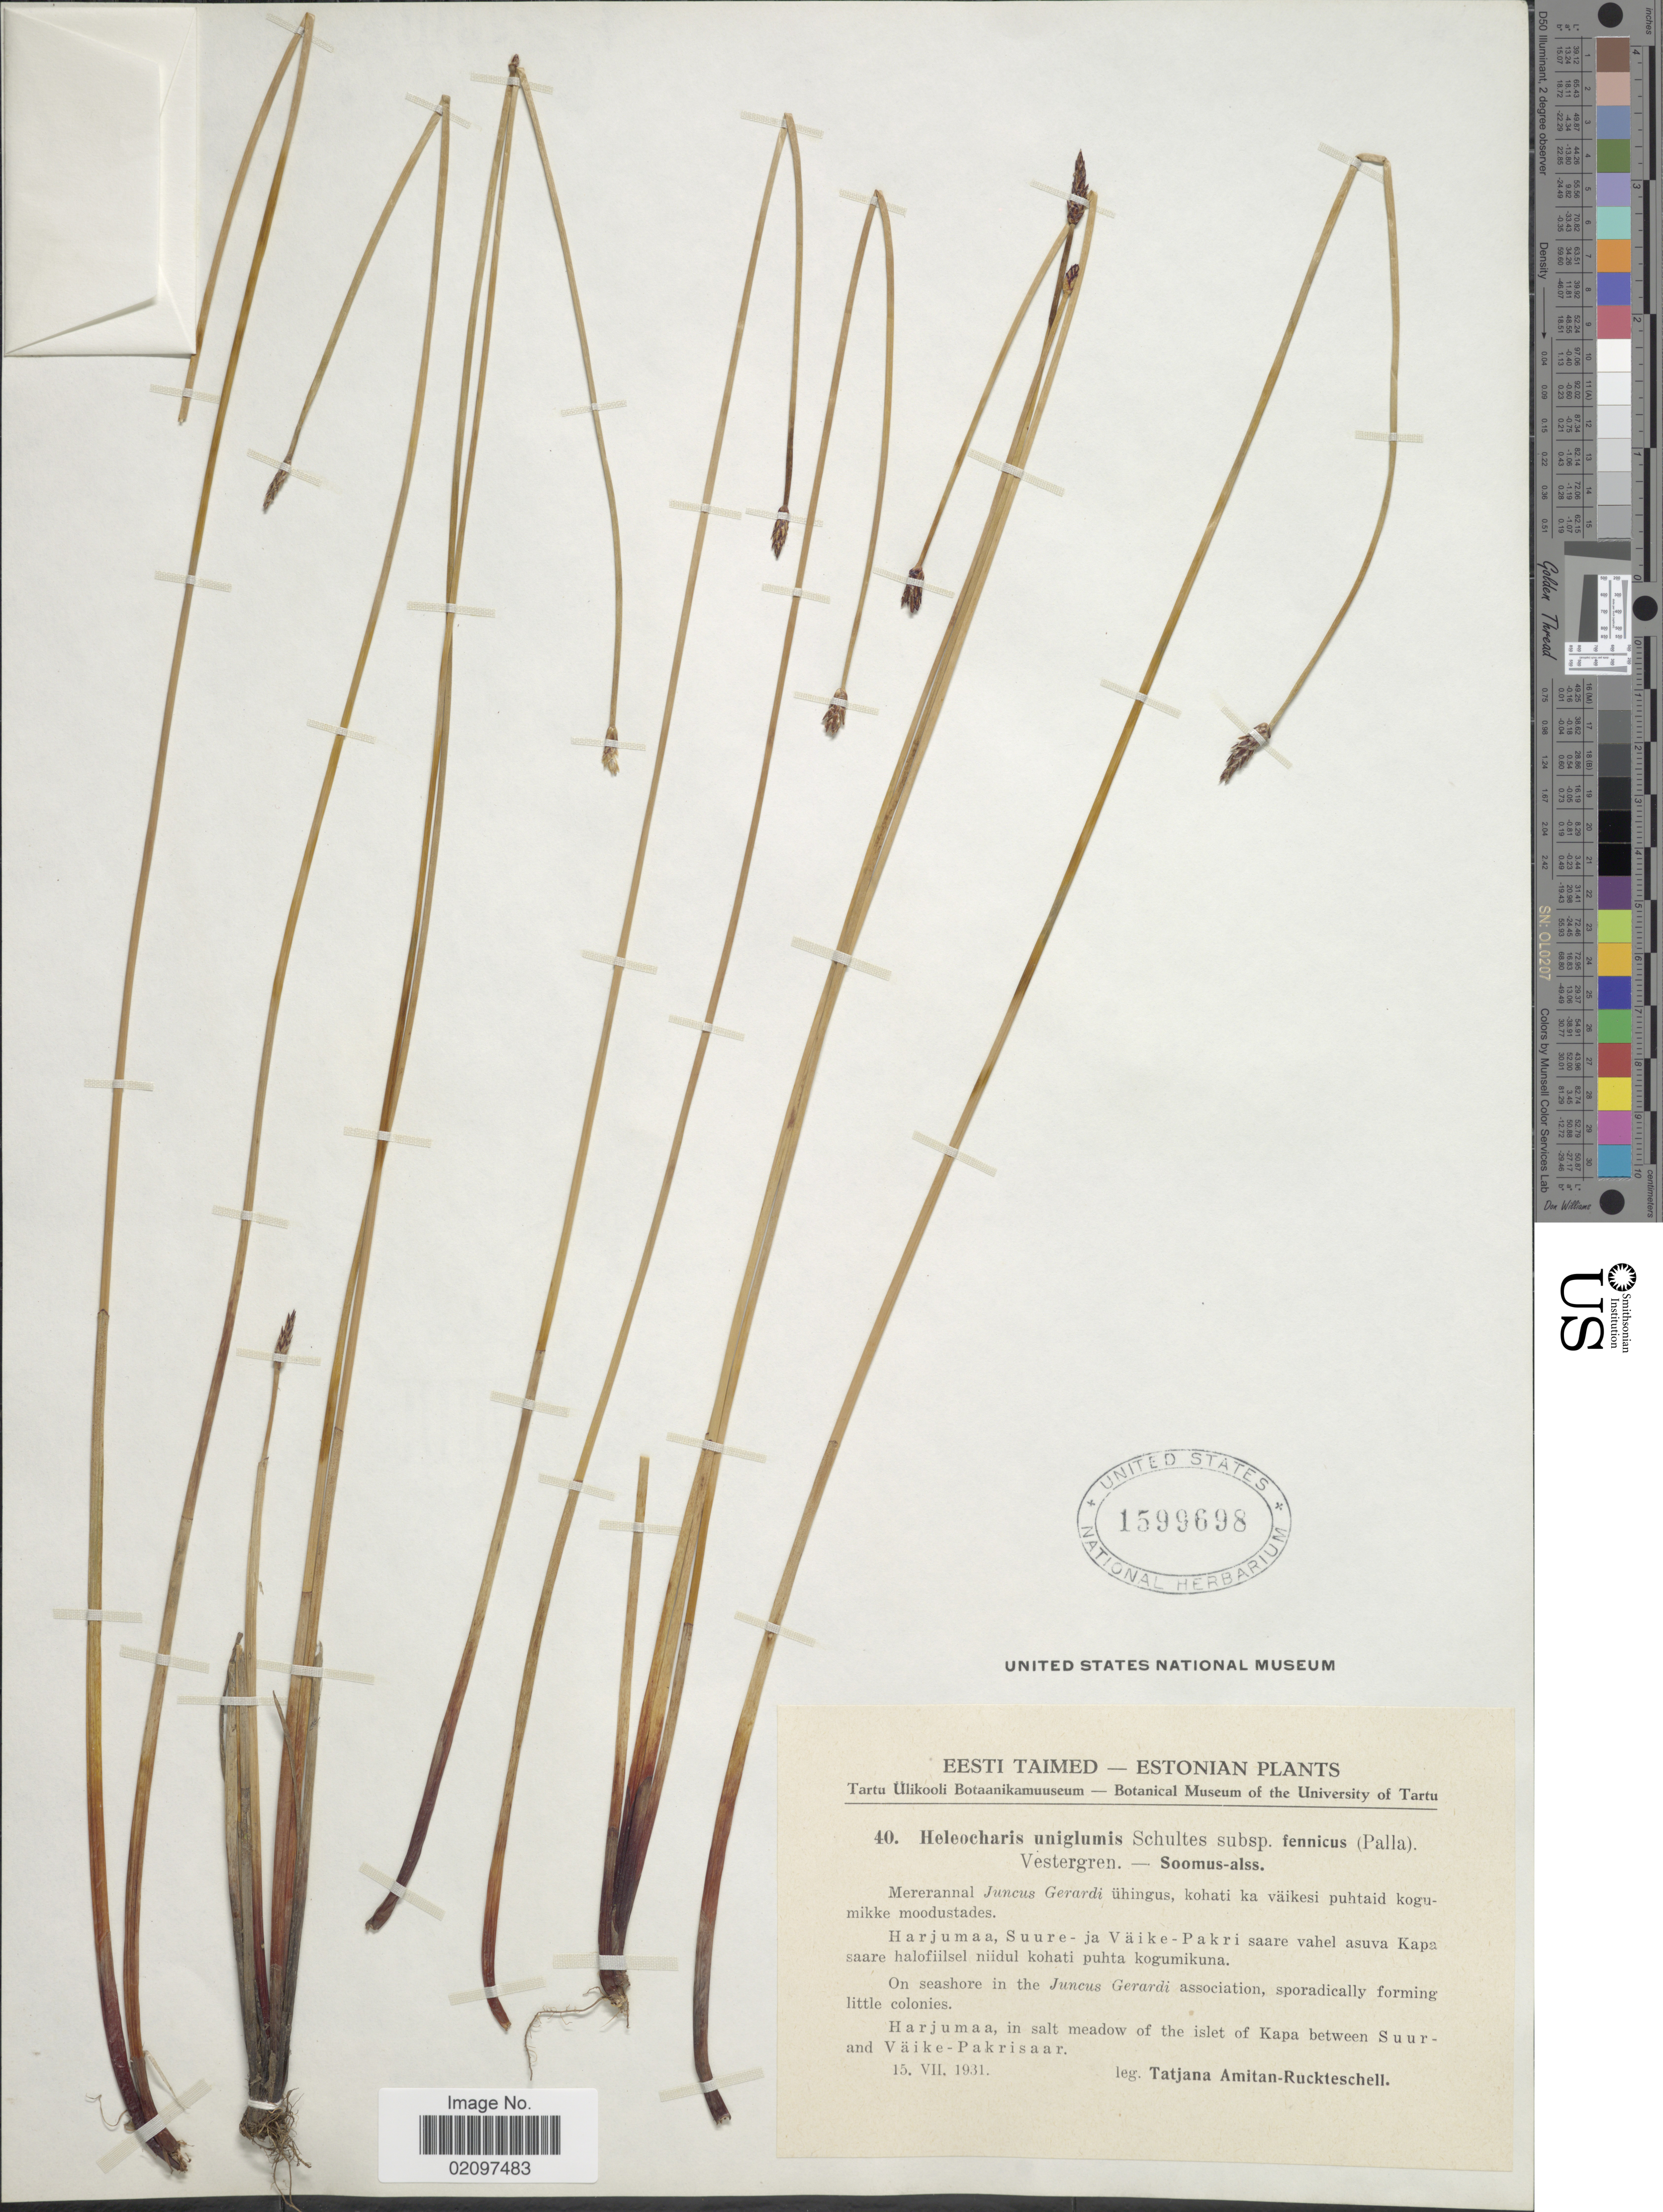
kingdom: Plantae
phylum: Tracheophyta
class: Liliopsida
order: Poales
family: Cyperaceae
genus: Eleocharis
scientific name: Eleocharis uniglumis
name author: (Link) Schult.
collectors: T. Amitan-Ruckteschell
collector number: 40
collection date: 1931-07-15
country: Estonia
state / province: Harjumaa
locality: Harjumaa, in salt meadow of the islet of Kapa between Suur and Vaike-Pakrisaar. Eesti Taimed - Estonian.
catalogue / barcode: US 1599698